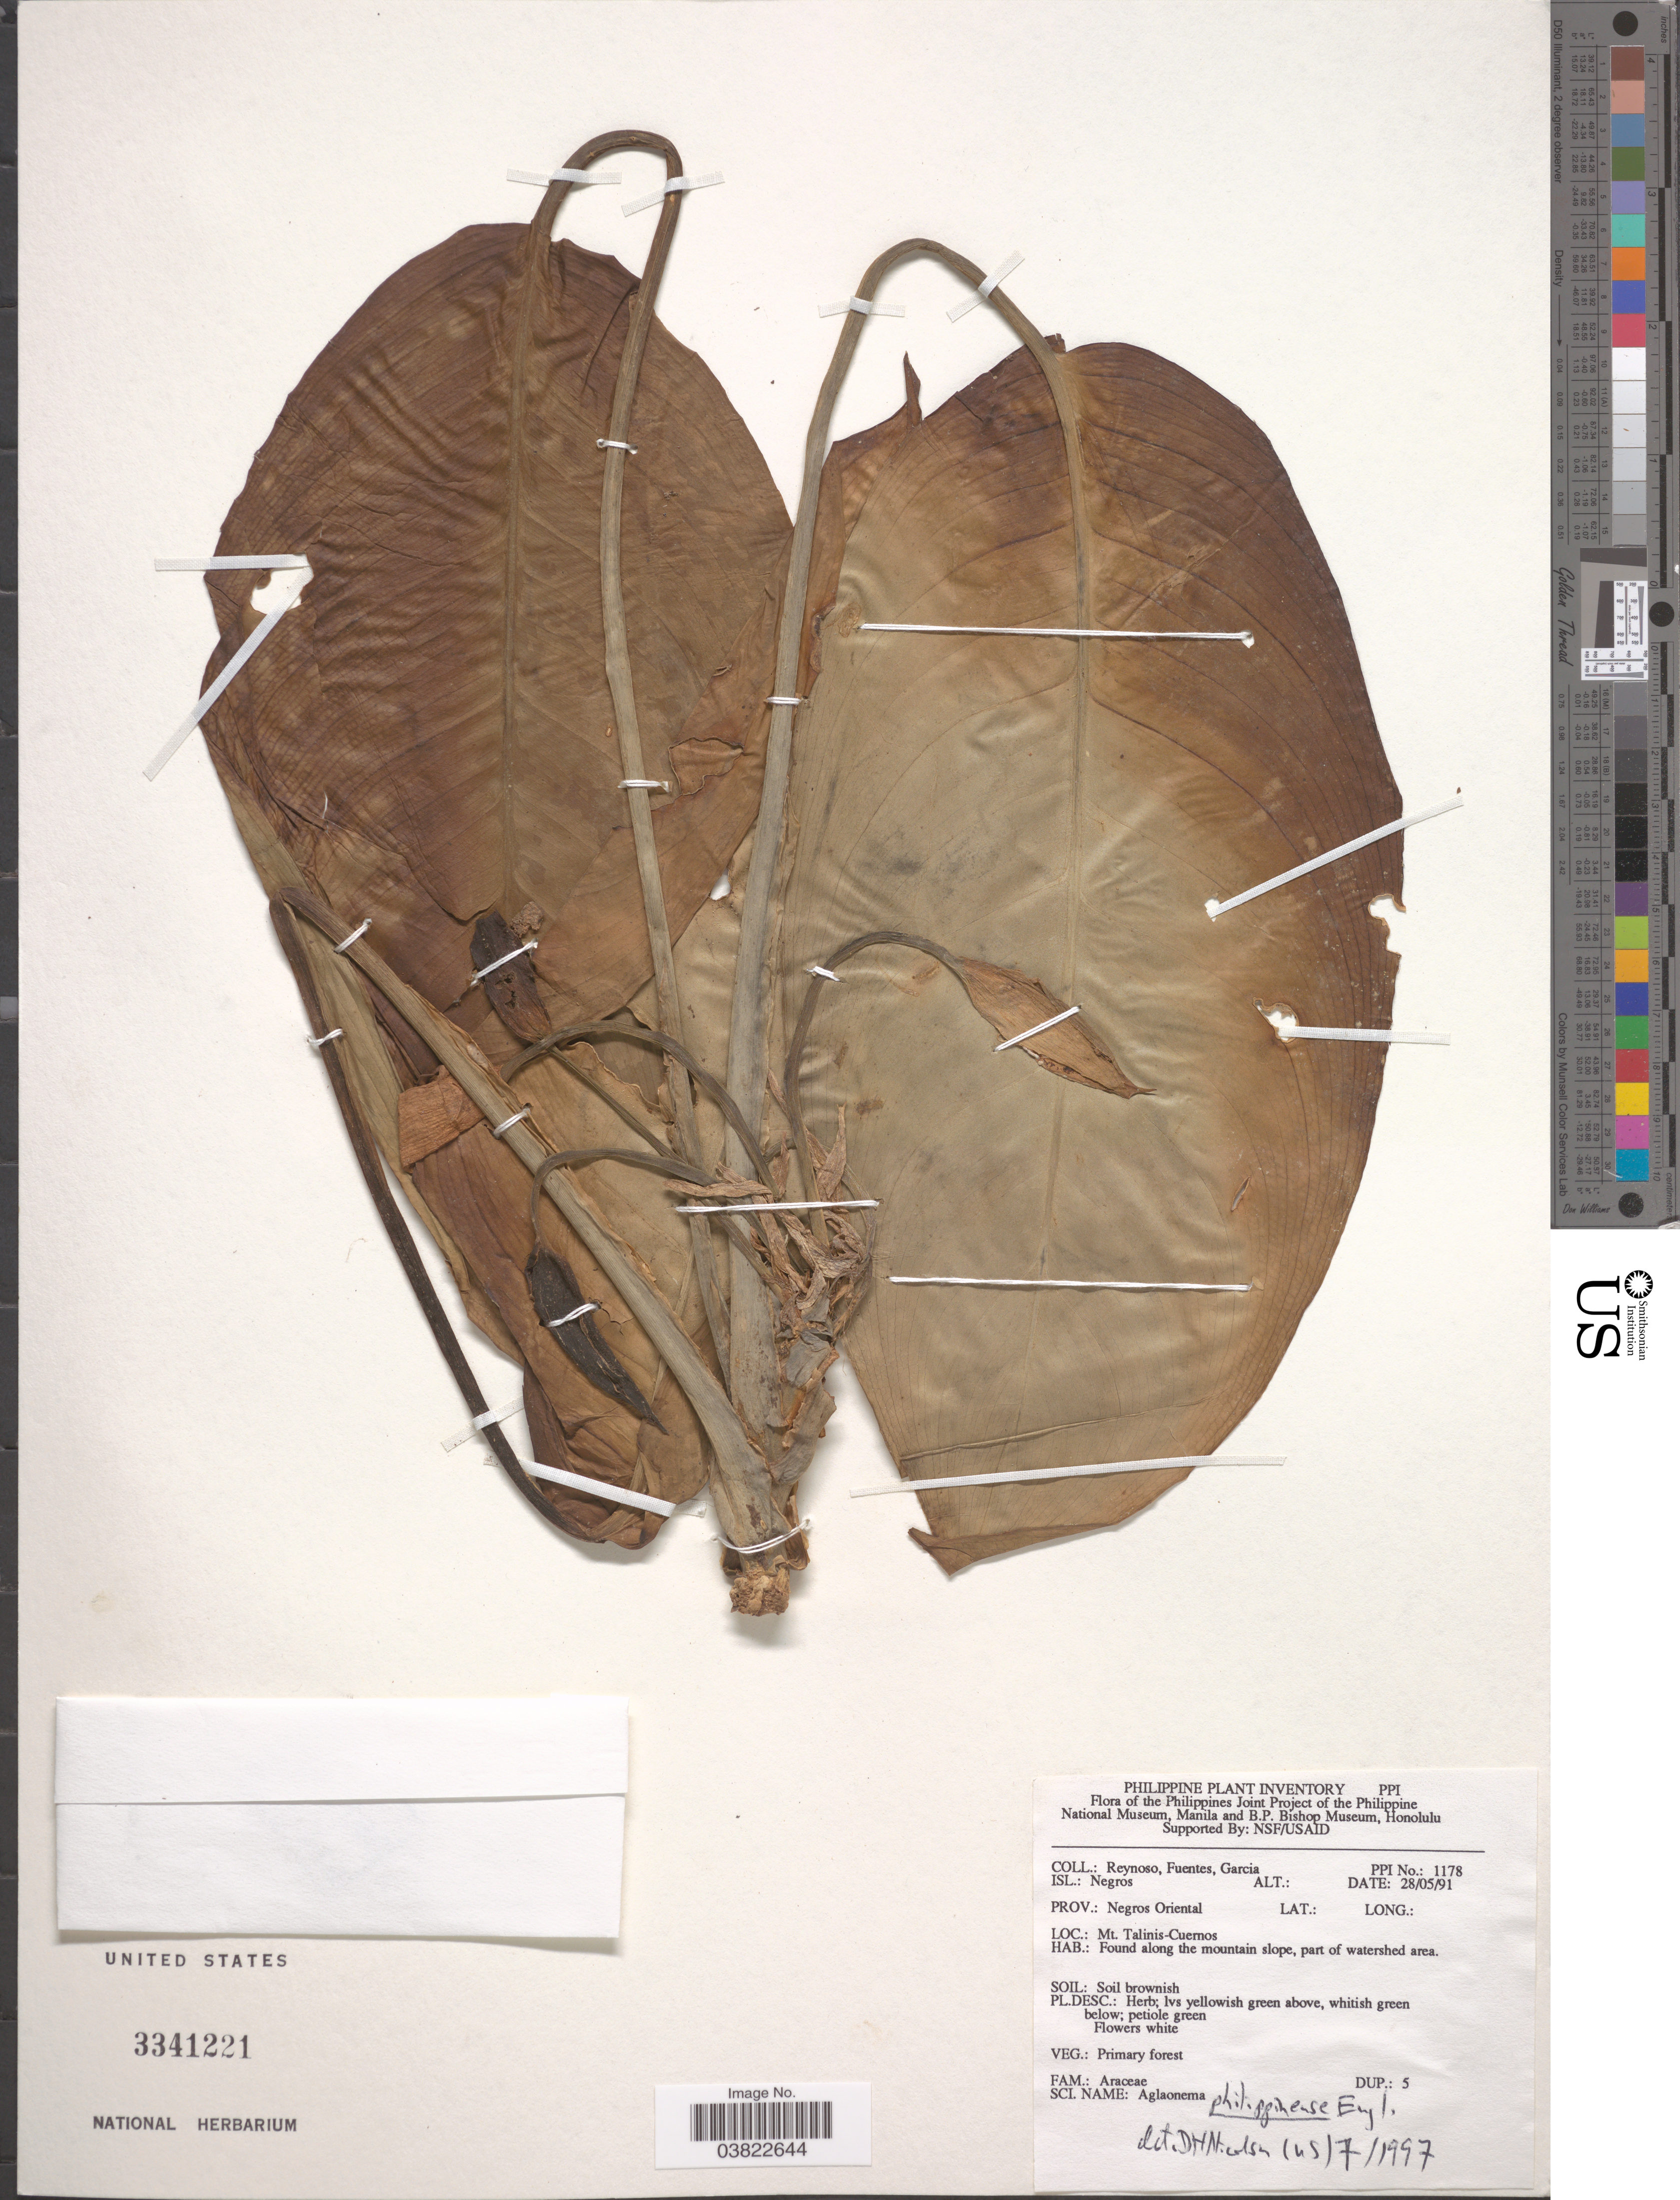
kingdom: Plantae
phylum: Tracheophyta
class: Liliopsida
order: Alismatales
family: Araceae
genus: Aglaonema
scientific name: Aglaonema philippinense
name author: Engl.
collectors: E. Reynoso, -. Fuentes & H. Garcia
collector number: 1178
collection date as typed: Transcribed d/m/y: 28/5/91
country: Philippines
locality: Isl.: Negros. Prov.: Negros Oriental. Mt. Talinis-Cuernos.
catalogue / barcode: US 3341221